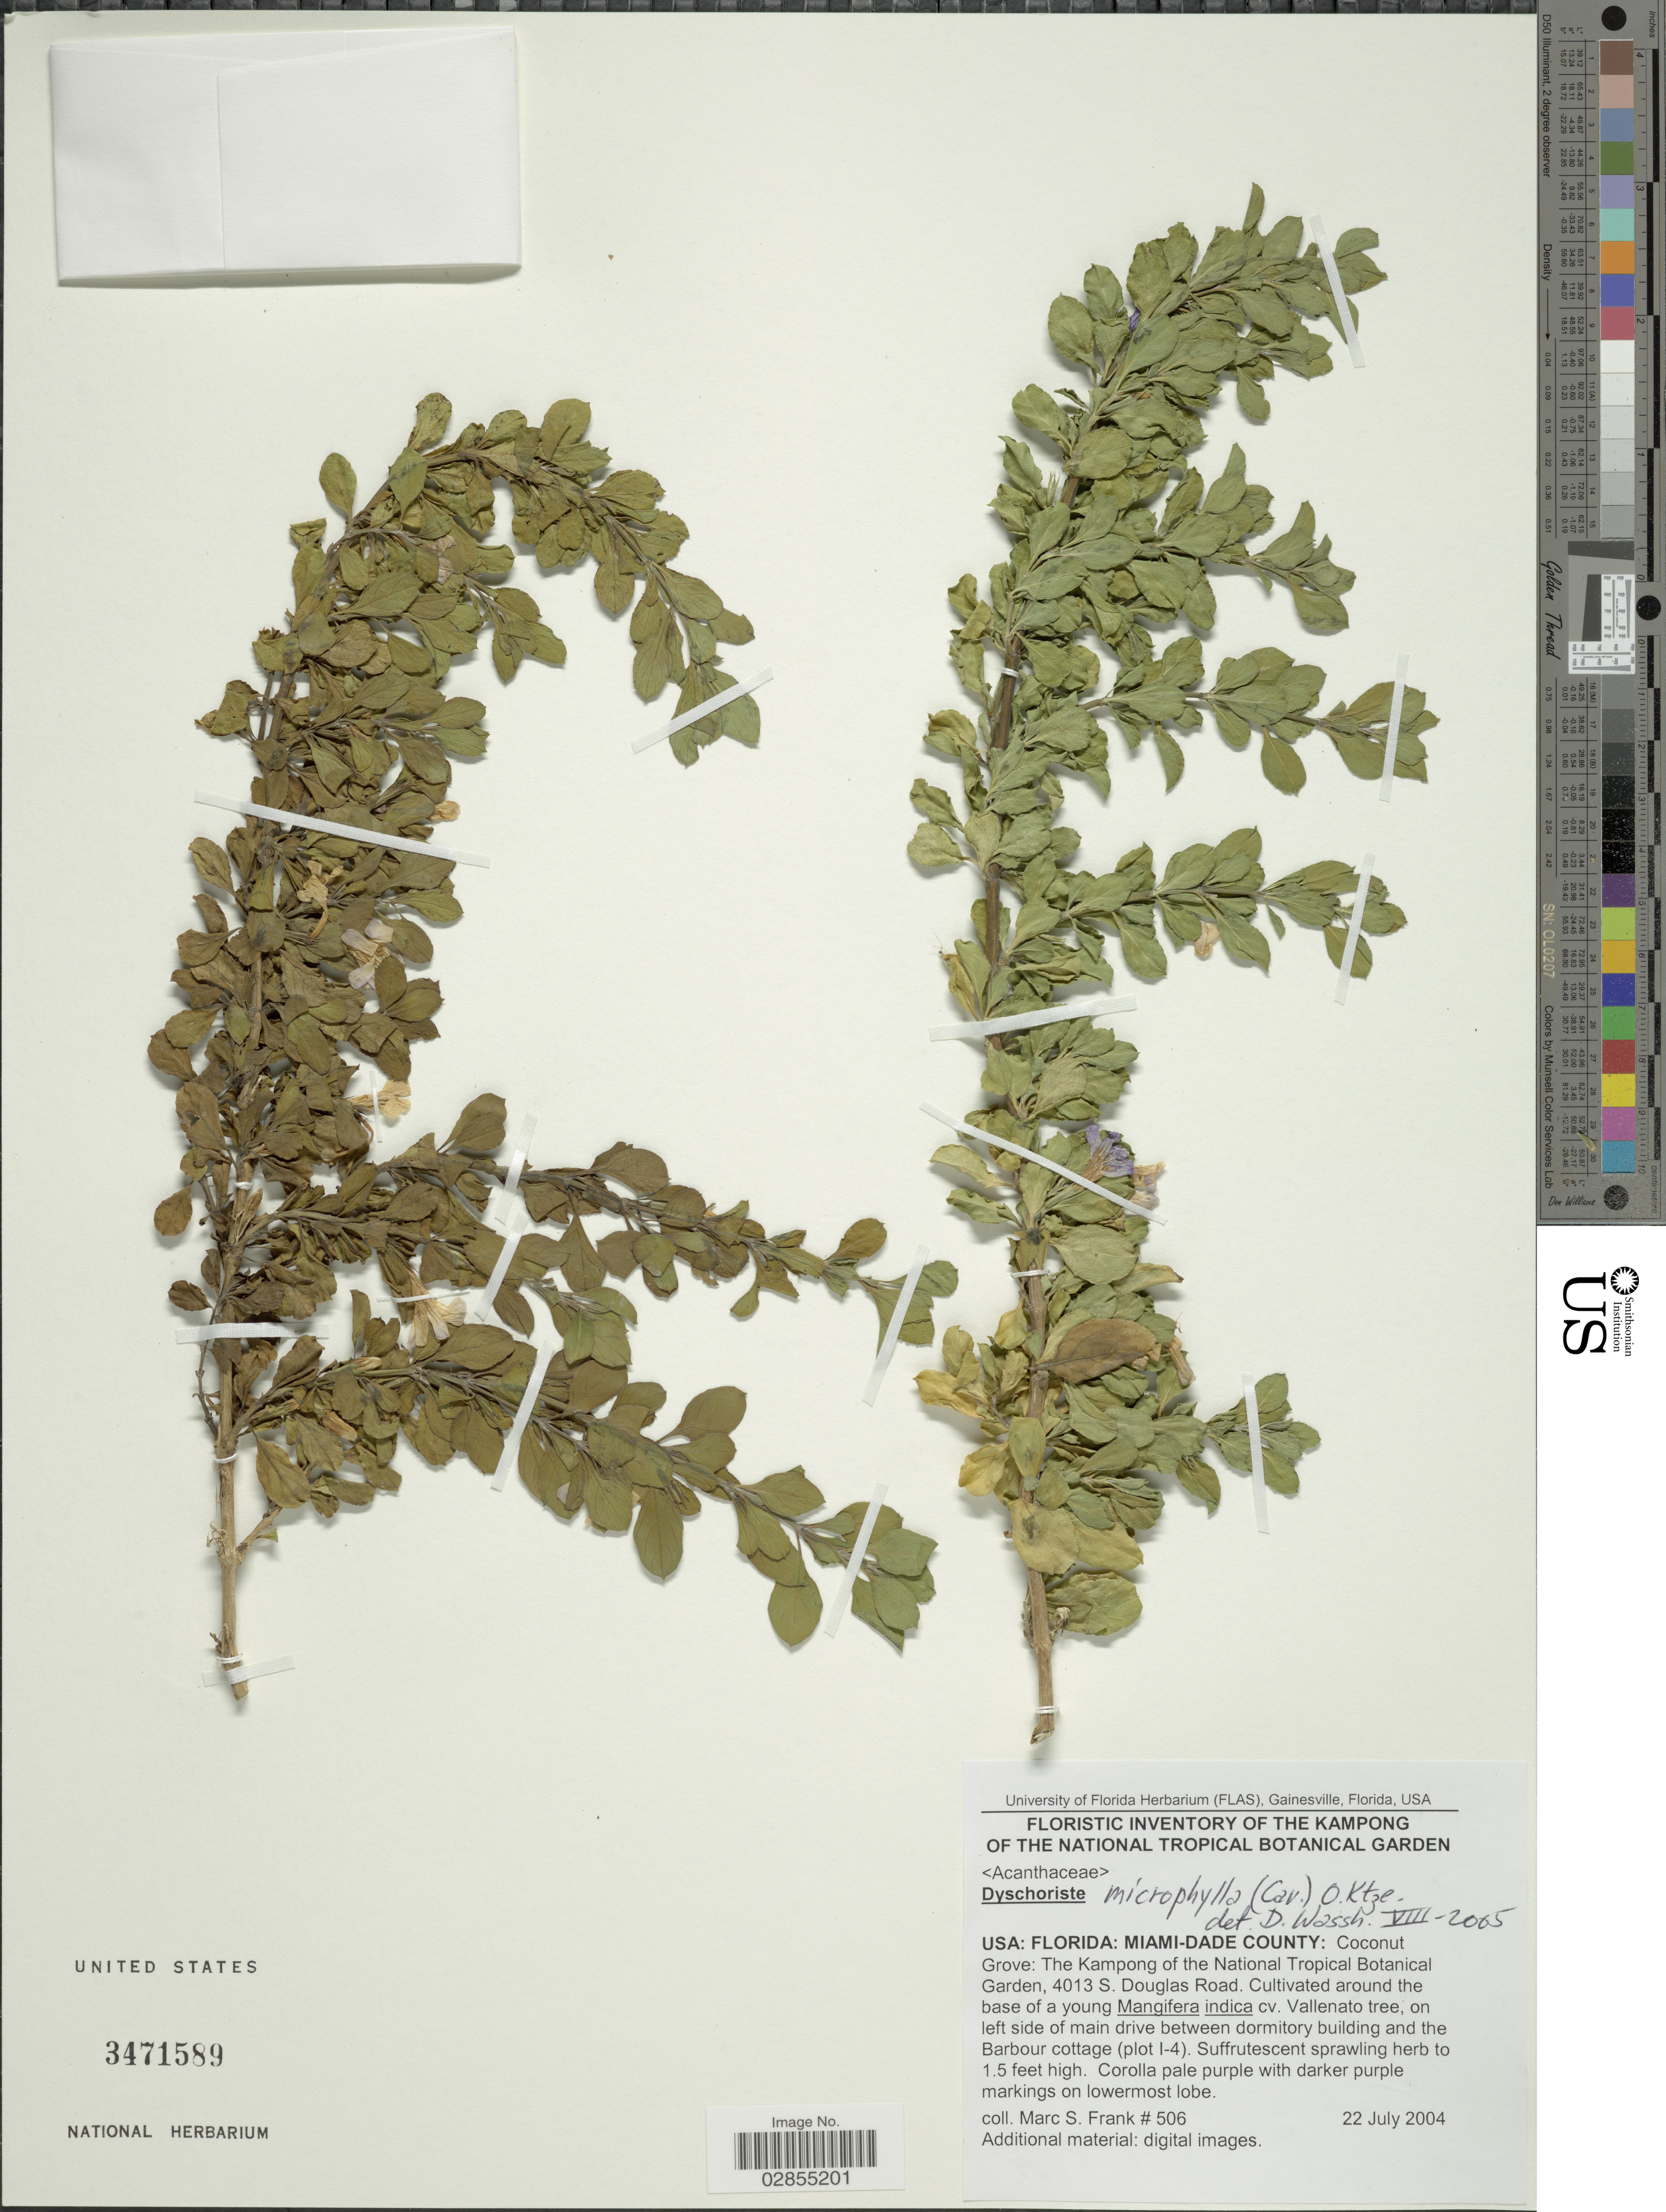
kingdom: Plantae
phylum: Tracheophyta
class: Magnoliopsida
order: Lamiales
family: Acanthaceae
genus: Dyschoriste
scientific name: Dyschoriste microphylla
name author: (Cav.) Kuntze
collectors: M. Frank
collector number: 506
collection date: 2004-07-22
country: United States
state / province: Florida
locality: Miami-Dade County: Coconut Grove: The Kampong of the National Tropical Botanical Garden, 4013 S. Douglas Road.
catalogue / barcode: US 3471589